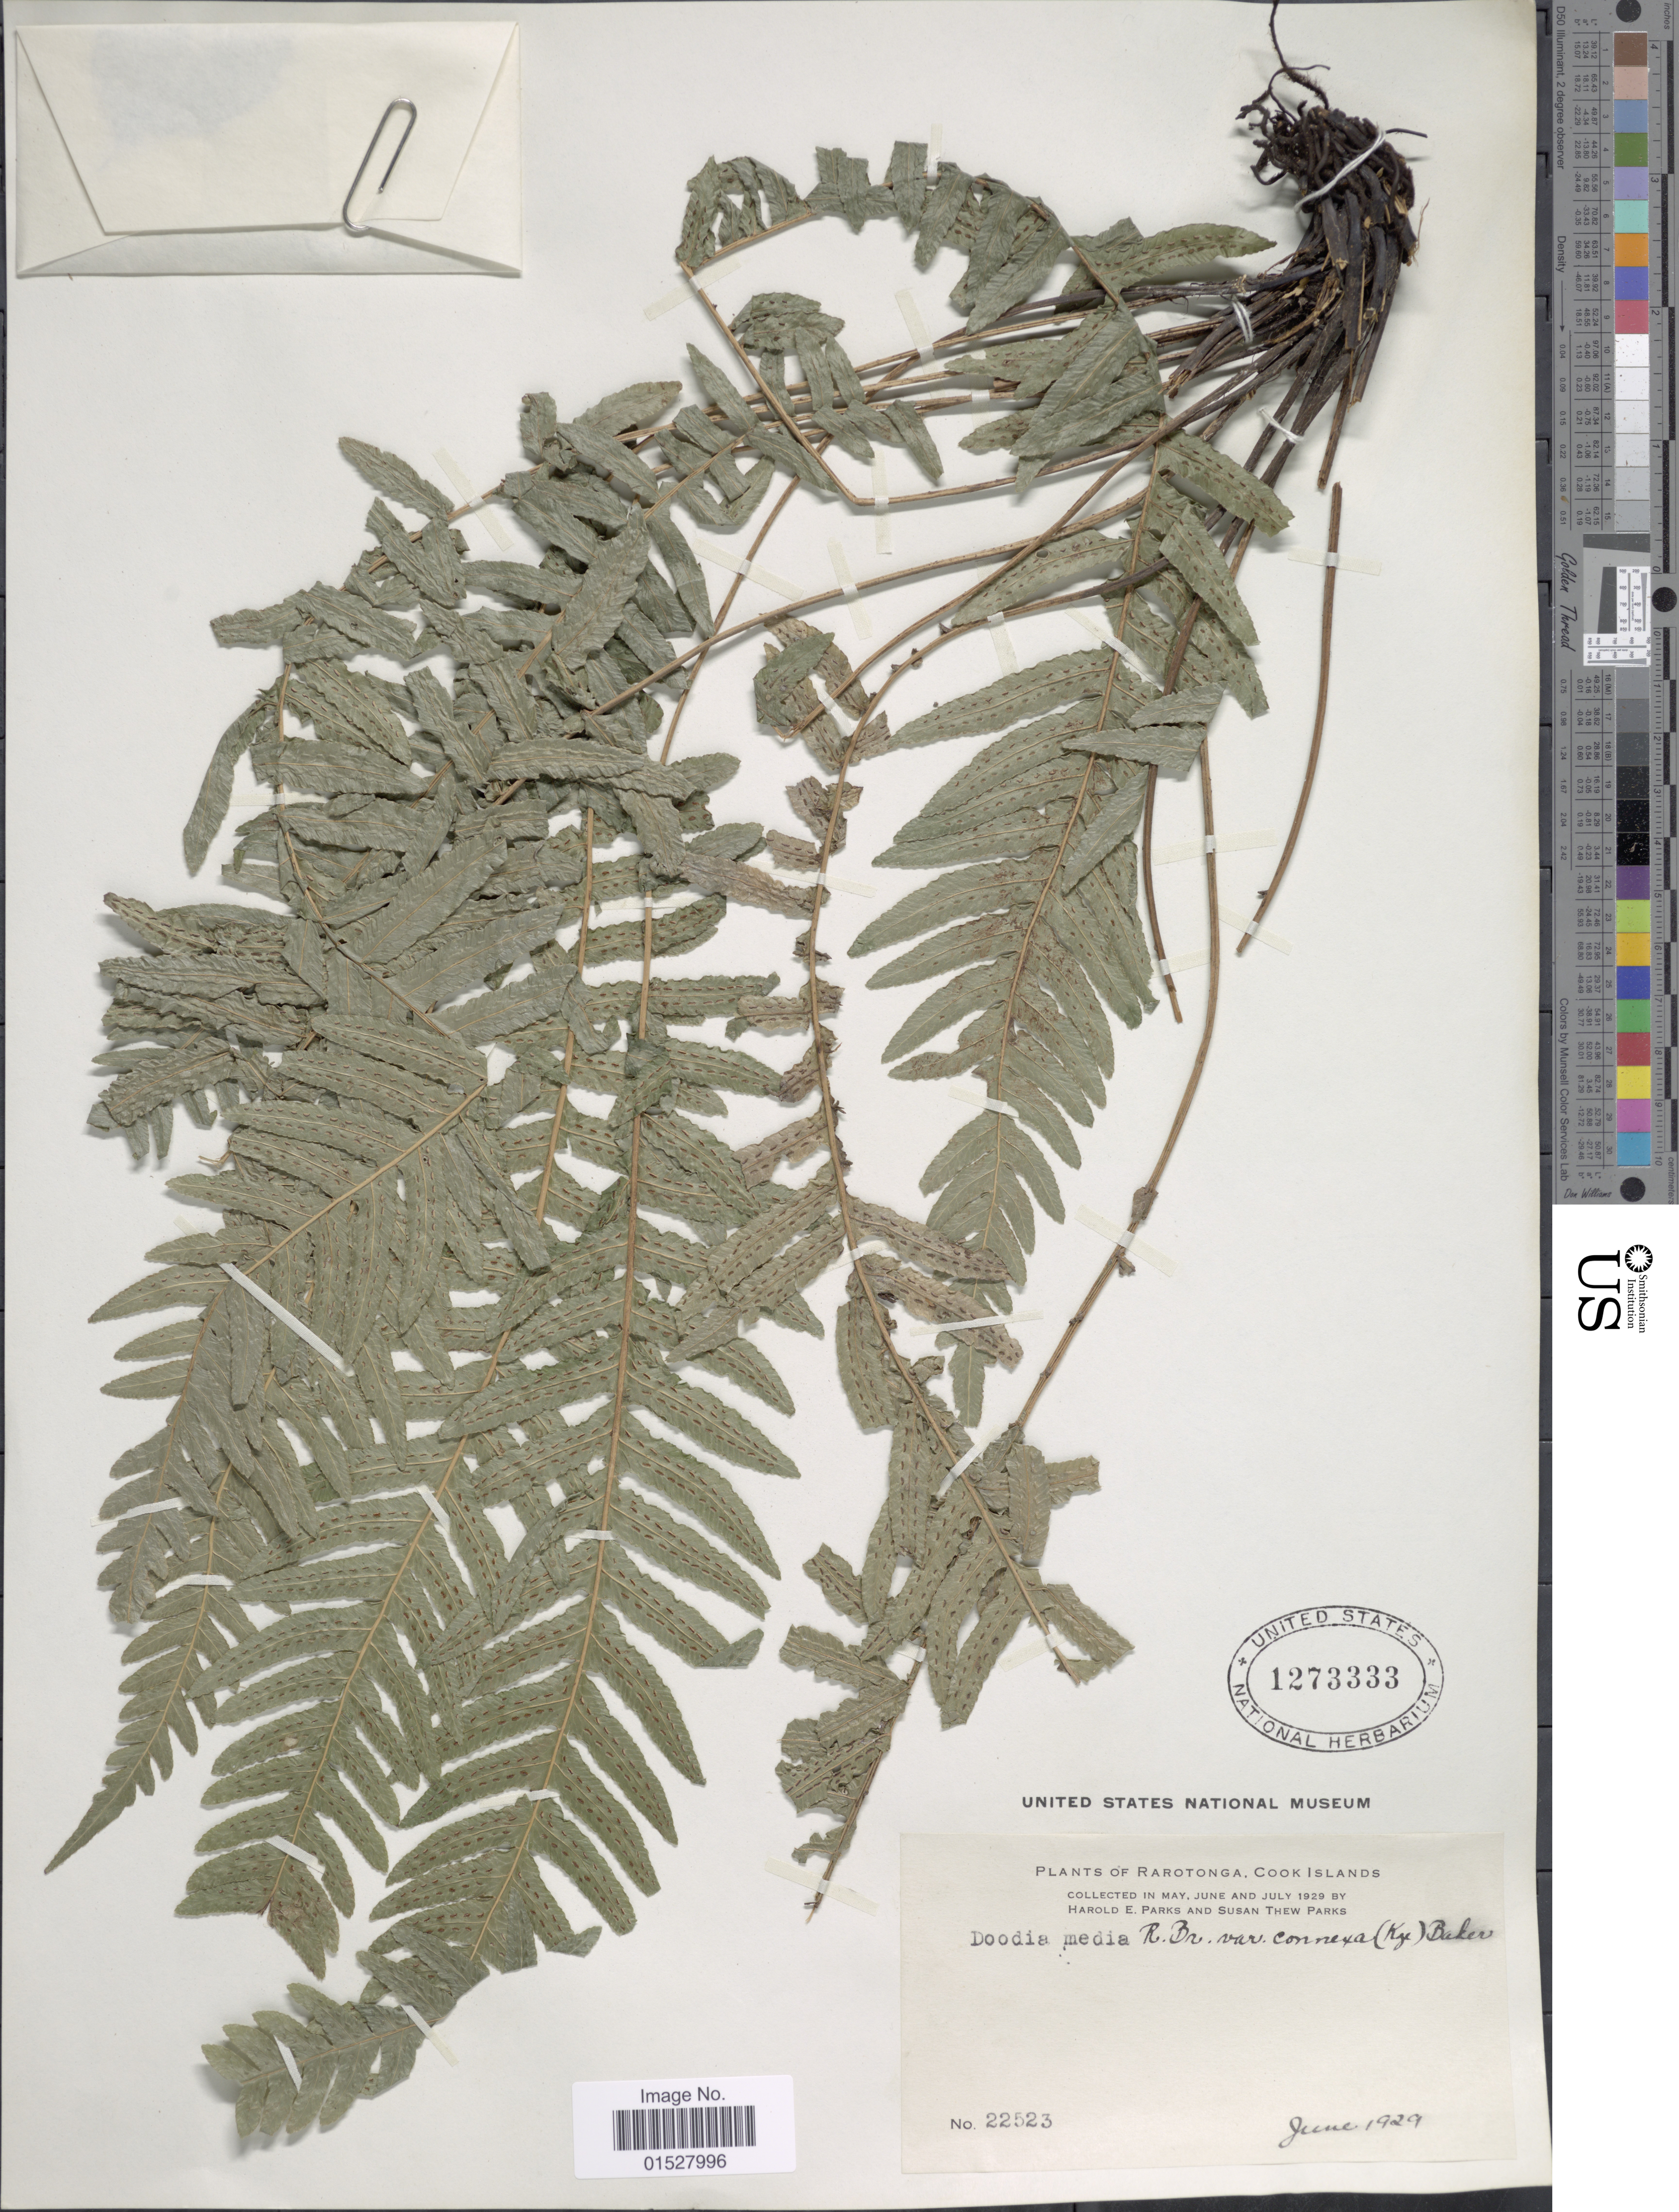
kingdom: Plantae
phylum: Tracheophyta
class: Polypodiopsida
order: Polypodiales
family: Blechnaceae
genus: Blechnum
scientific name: Blechnum medium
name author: (R. Br.) Christenh.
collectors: H. E. Parks & S. Parks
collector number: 22523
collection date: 1929-06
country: Cook Islands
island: Rarotonga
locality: Rarotonga.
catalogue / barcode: US 1273333